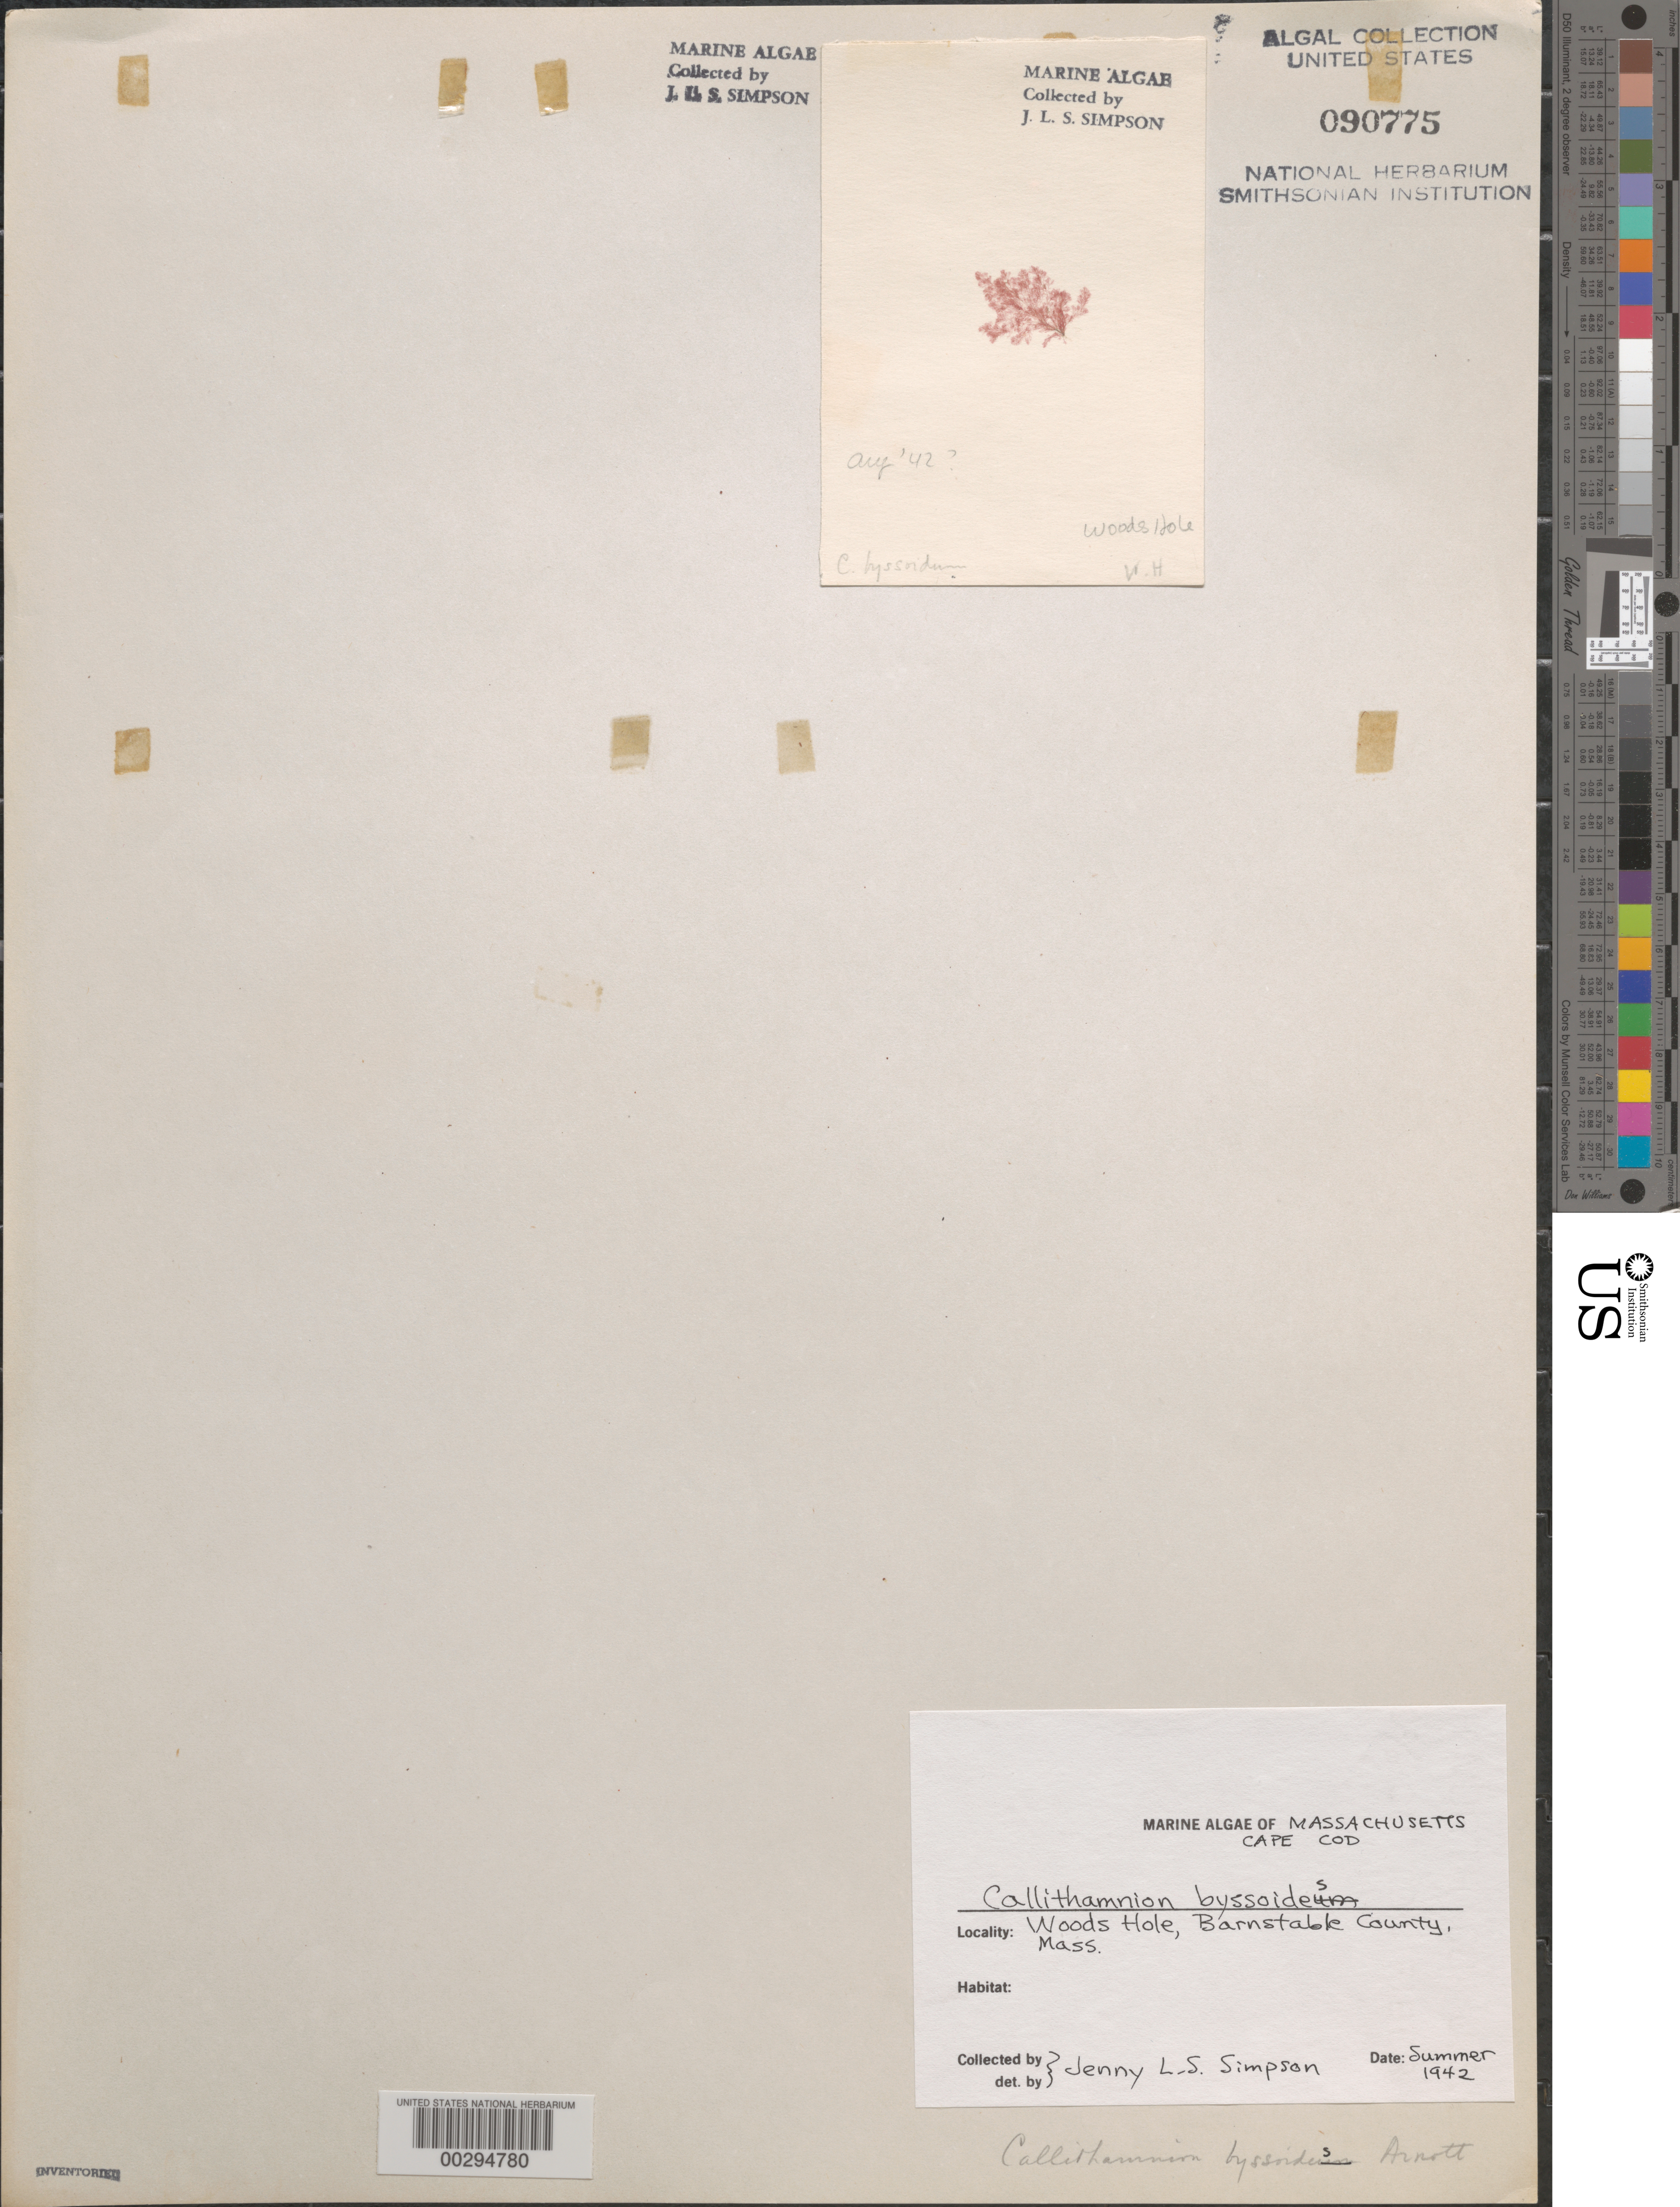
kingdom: Plantae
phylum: Rhodophyta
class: Florideophyceae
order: Ceramiales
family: Callithamniaceae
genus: Aglaothamnion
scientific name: Aglaothamnion tenuissimum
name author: (Bonnem.) Feldm.-Maz.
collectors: J. Simpson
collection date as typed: Sum 1942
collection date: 1942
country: United States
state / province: Massachusetts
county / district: Barnstable County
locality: Woods Hole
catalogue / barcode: US 90775